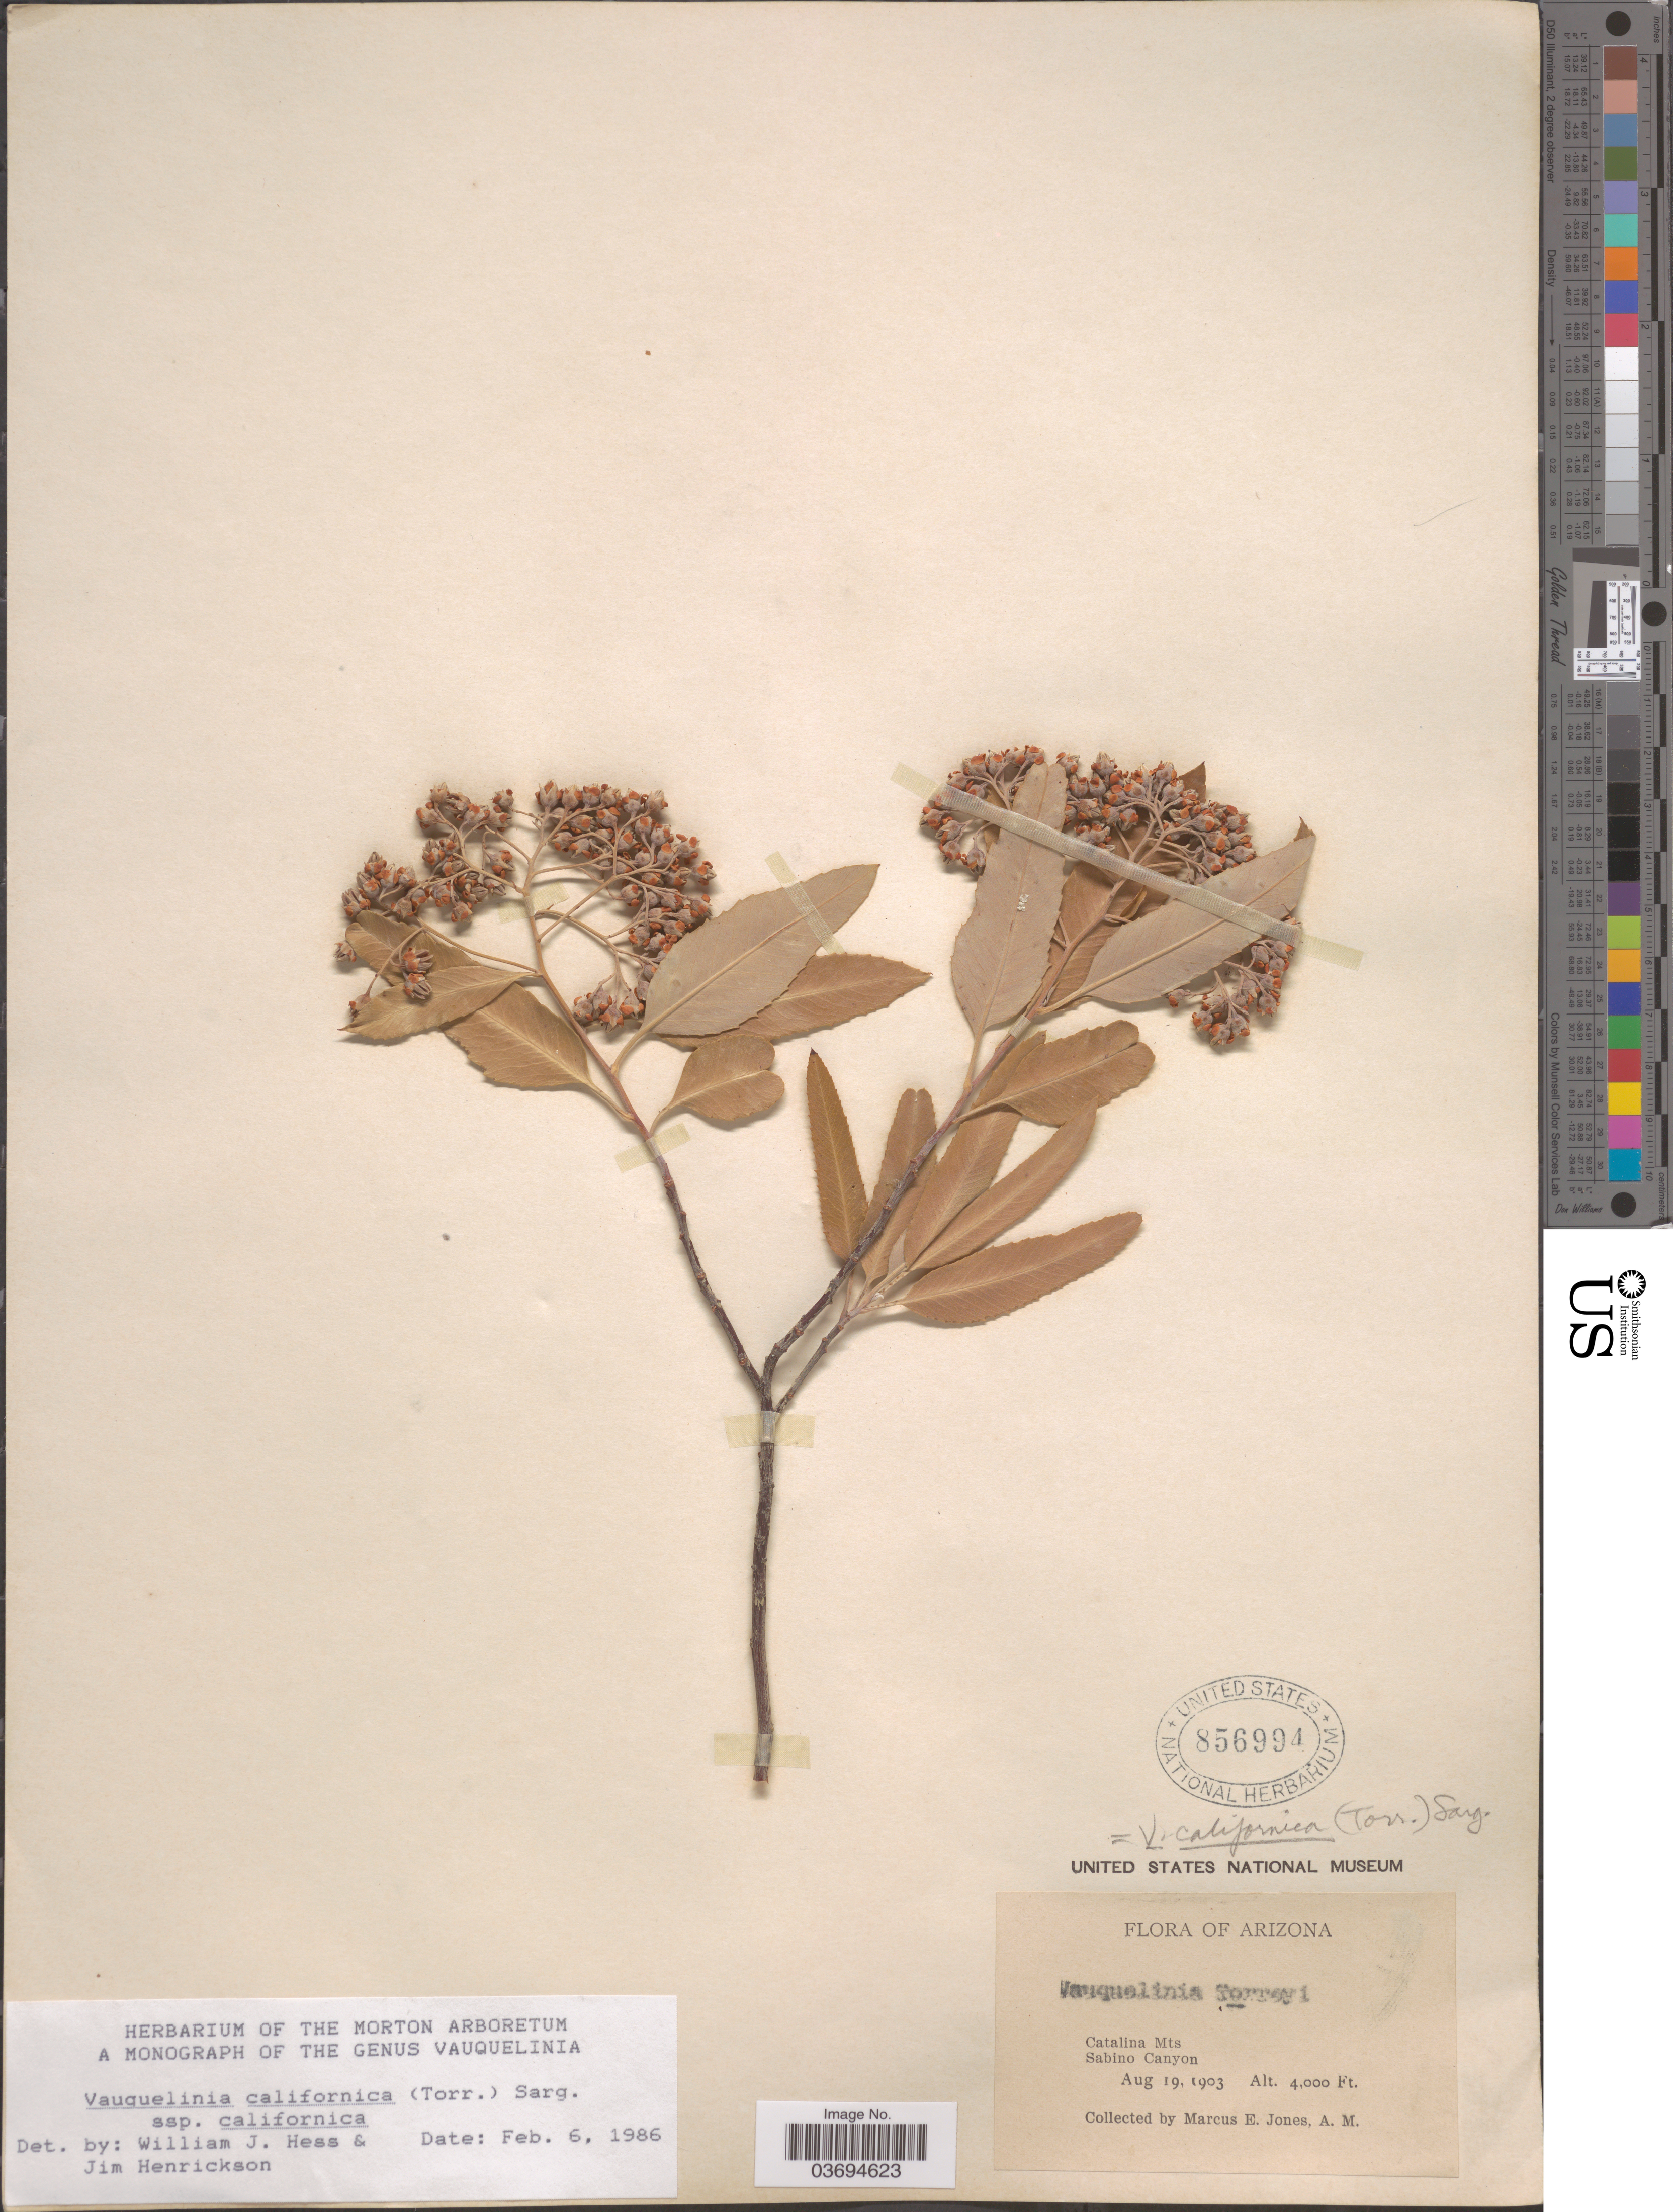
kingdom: Plantae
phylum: Tracheophyta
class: Magnoliopsida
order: Rosales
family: Rosaceae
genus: Vauquelinia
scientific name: Vauquelinia californica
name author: (Torr.) Sarg.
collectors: M. E. Jones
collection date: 1903-08-19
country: United States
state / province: Arizona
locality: Catalina Mts. Sabino Canyon.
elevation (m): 1219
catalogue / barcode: US 856994